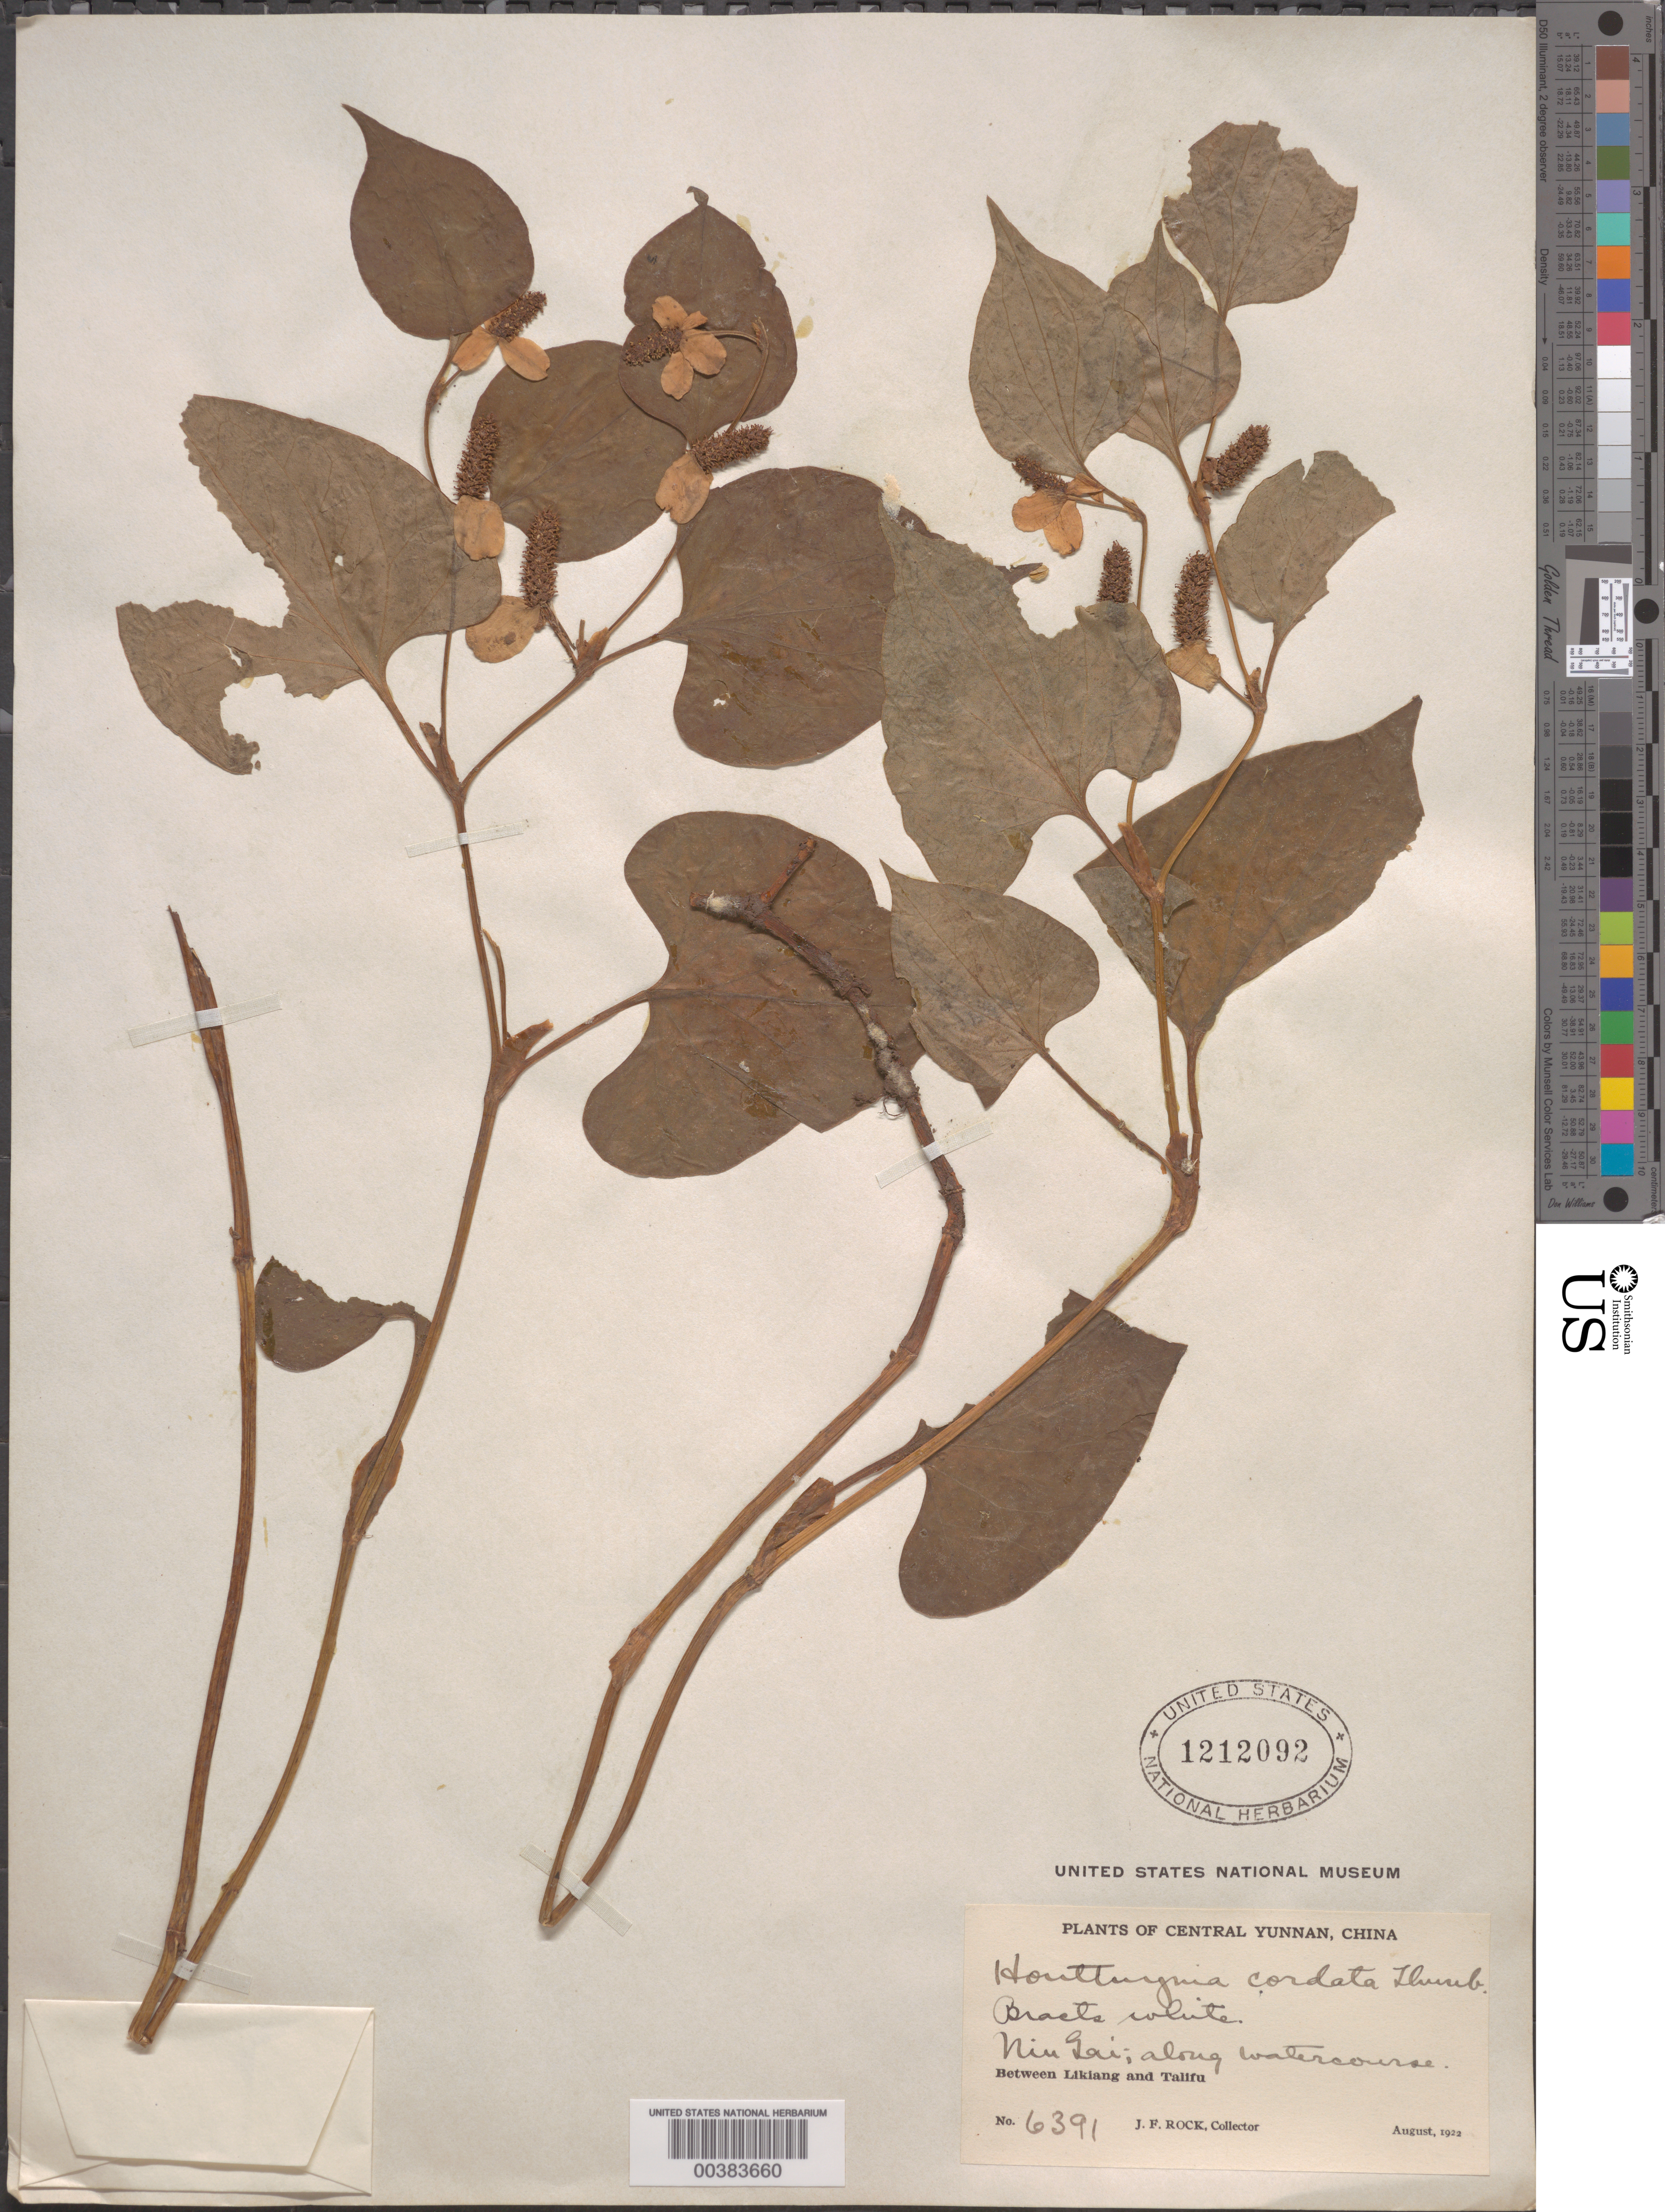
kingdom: Plantae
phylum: Tracheophyta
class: Magnoliopsida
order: Piperales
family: Saururaceae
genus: Houttuynia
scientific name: Houttuynia cordata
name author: Thunb.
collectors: J. F. Rock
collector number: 6391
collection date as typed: Aug 1922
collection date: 1922-08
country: China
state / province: Yunnan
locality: Between likiang and talifu, niu gai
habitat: Along watercourse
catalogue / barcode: US 1212092